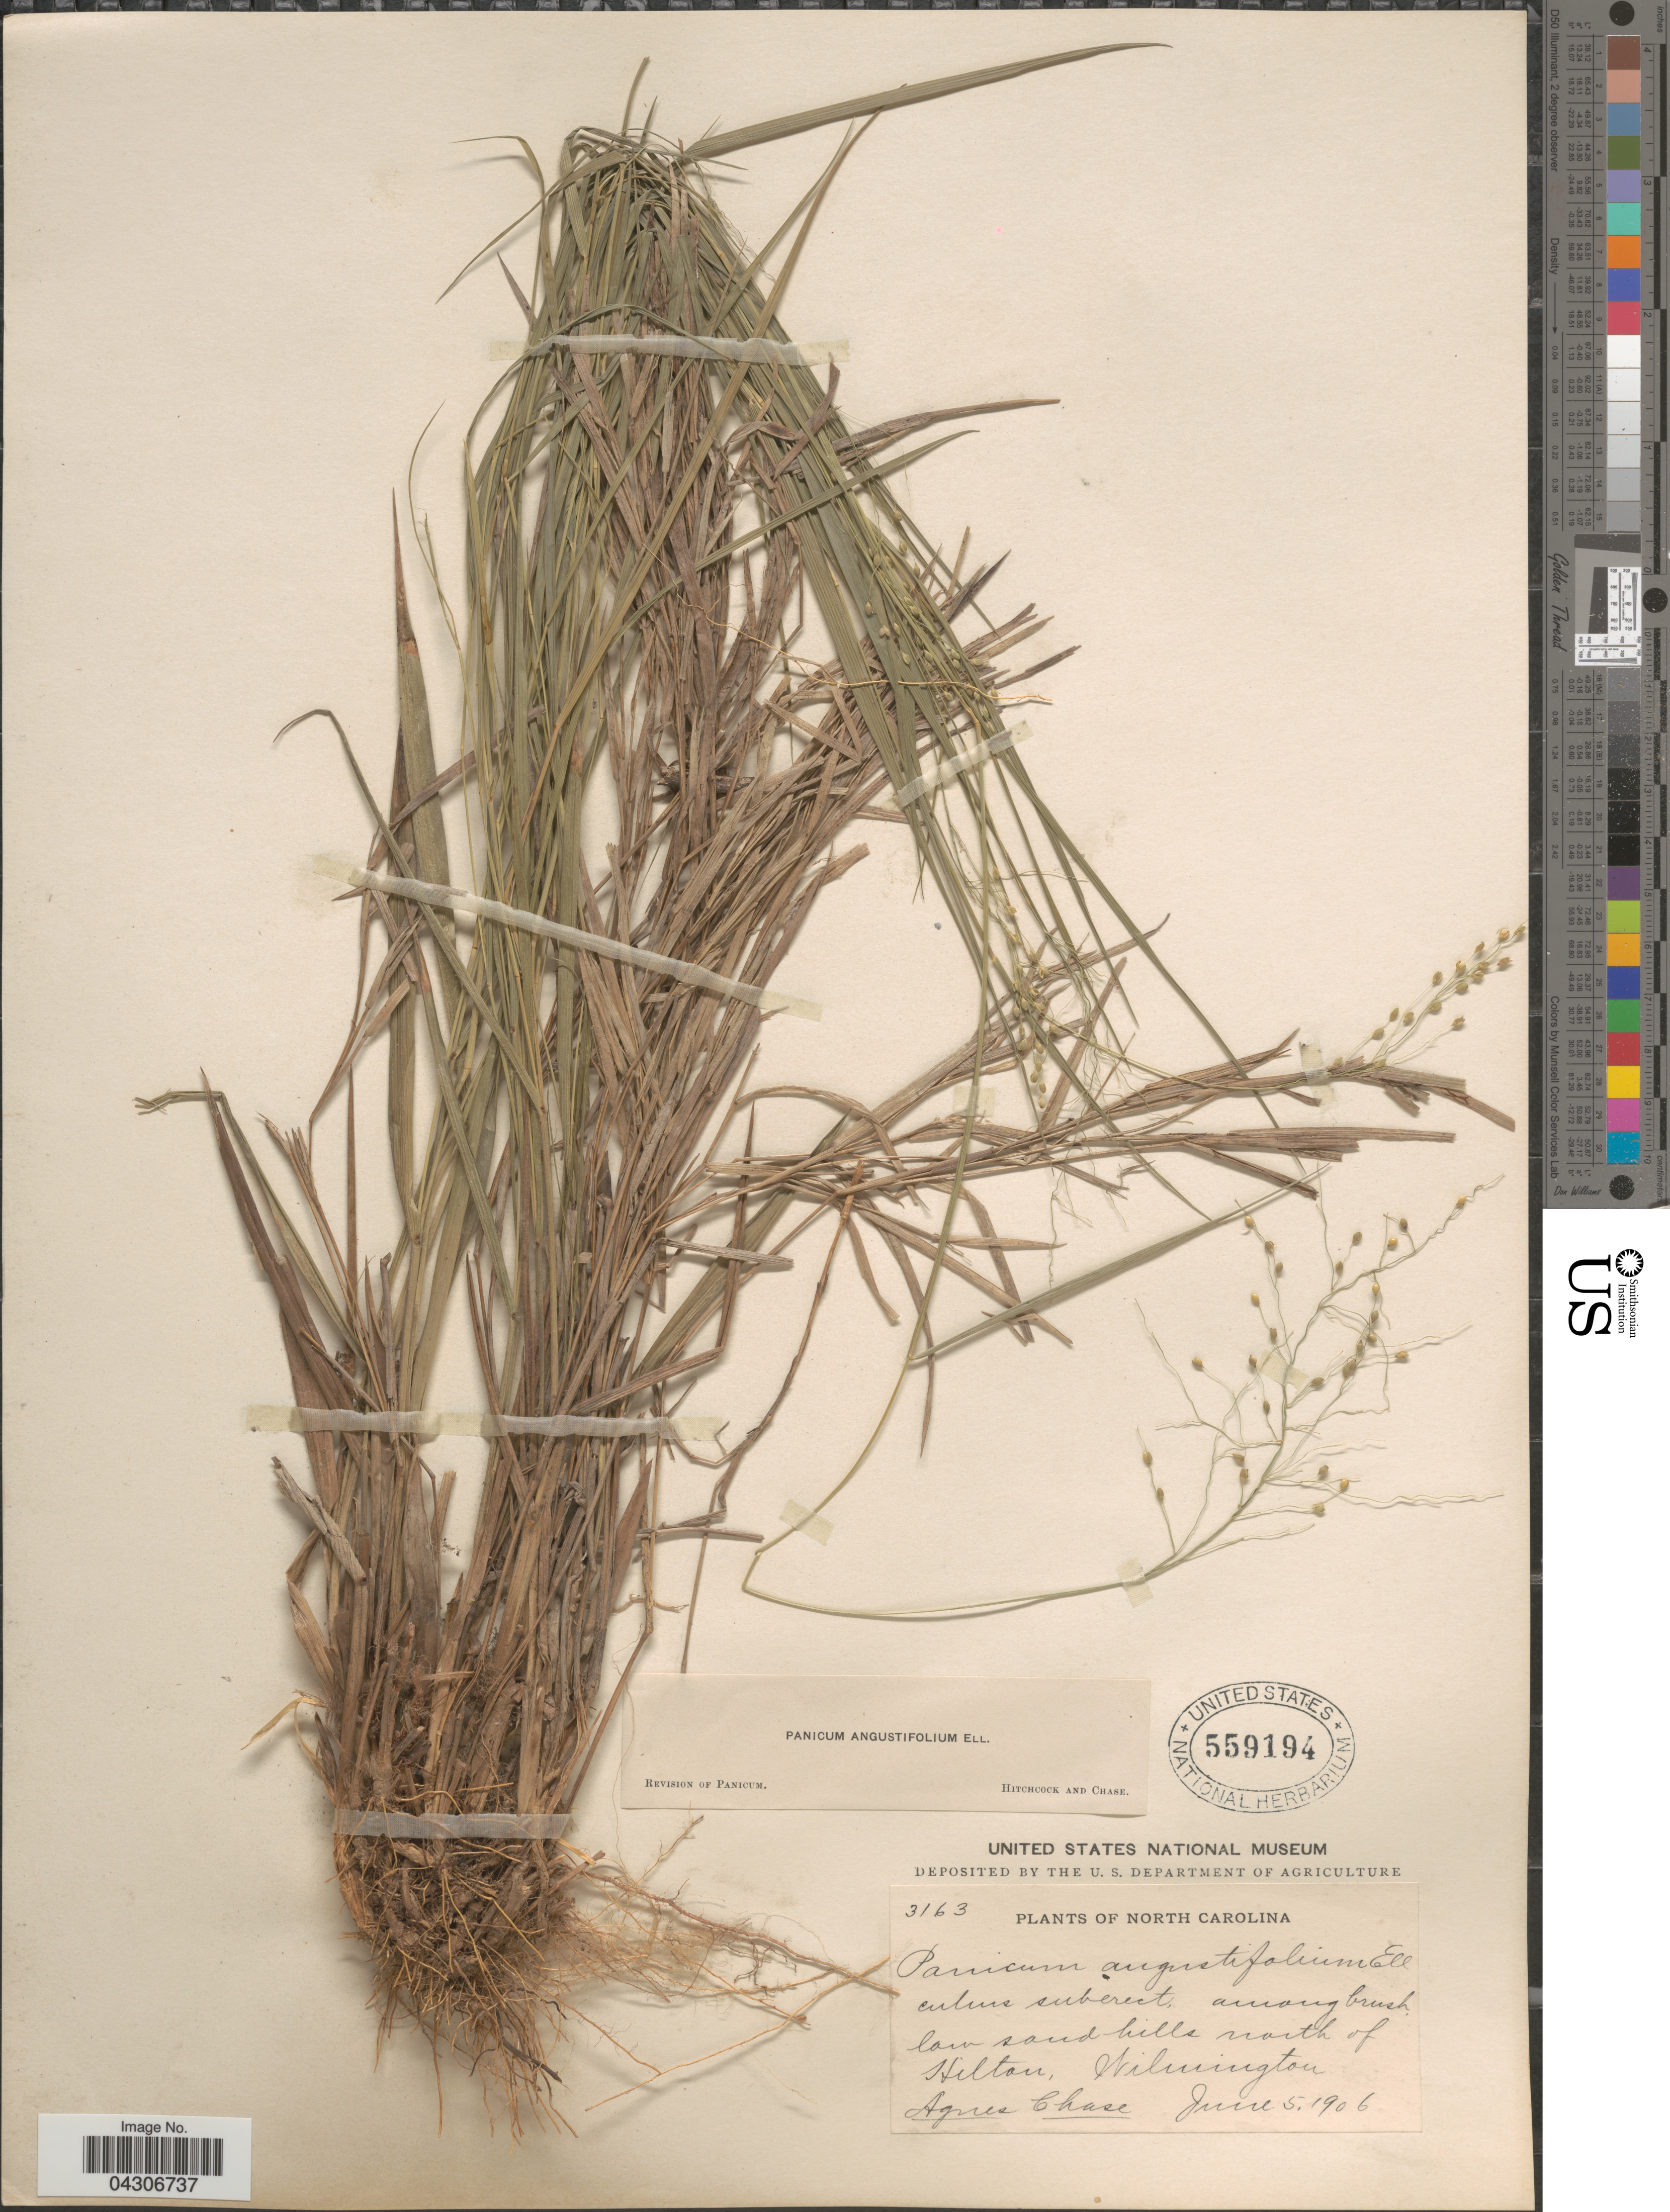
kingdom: Plantae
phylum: Tracheophyta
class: Liliopsida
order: Poales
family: Poaceae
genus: Dichanthelium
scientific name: Dichanthelium aciculare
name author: (Desv. ex Poir.) Gould & C.A. Clark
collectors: A. Chase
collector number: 3163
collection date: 1906-06-05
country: United States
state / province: North Carolina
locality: Culms suberect among brush low sand hills north of Hilton, Wilmington.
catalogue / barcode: US 559194